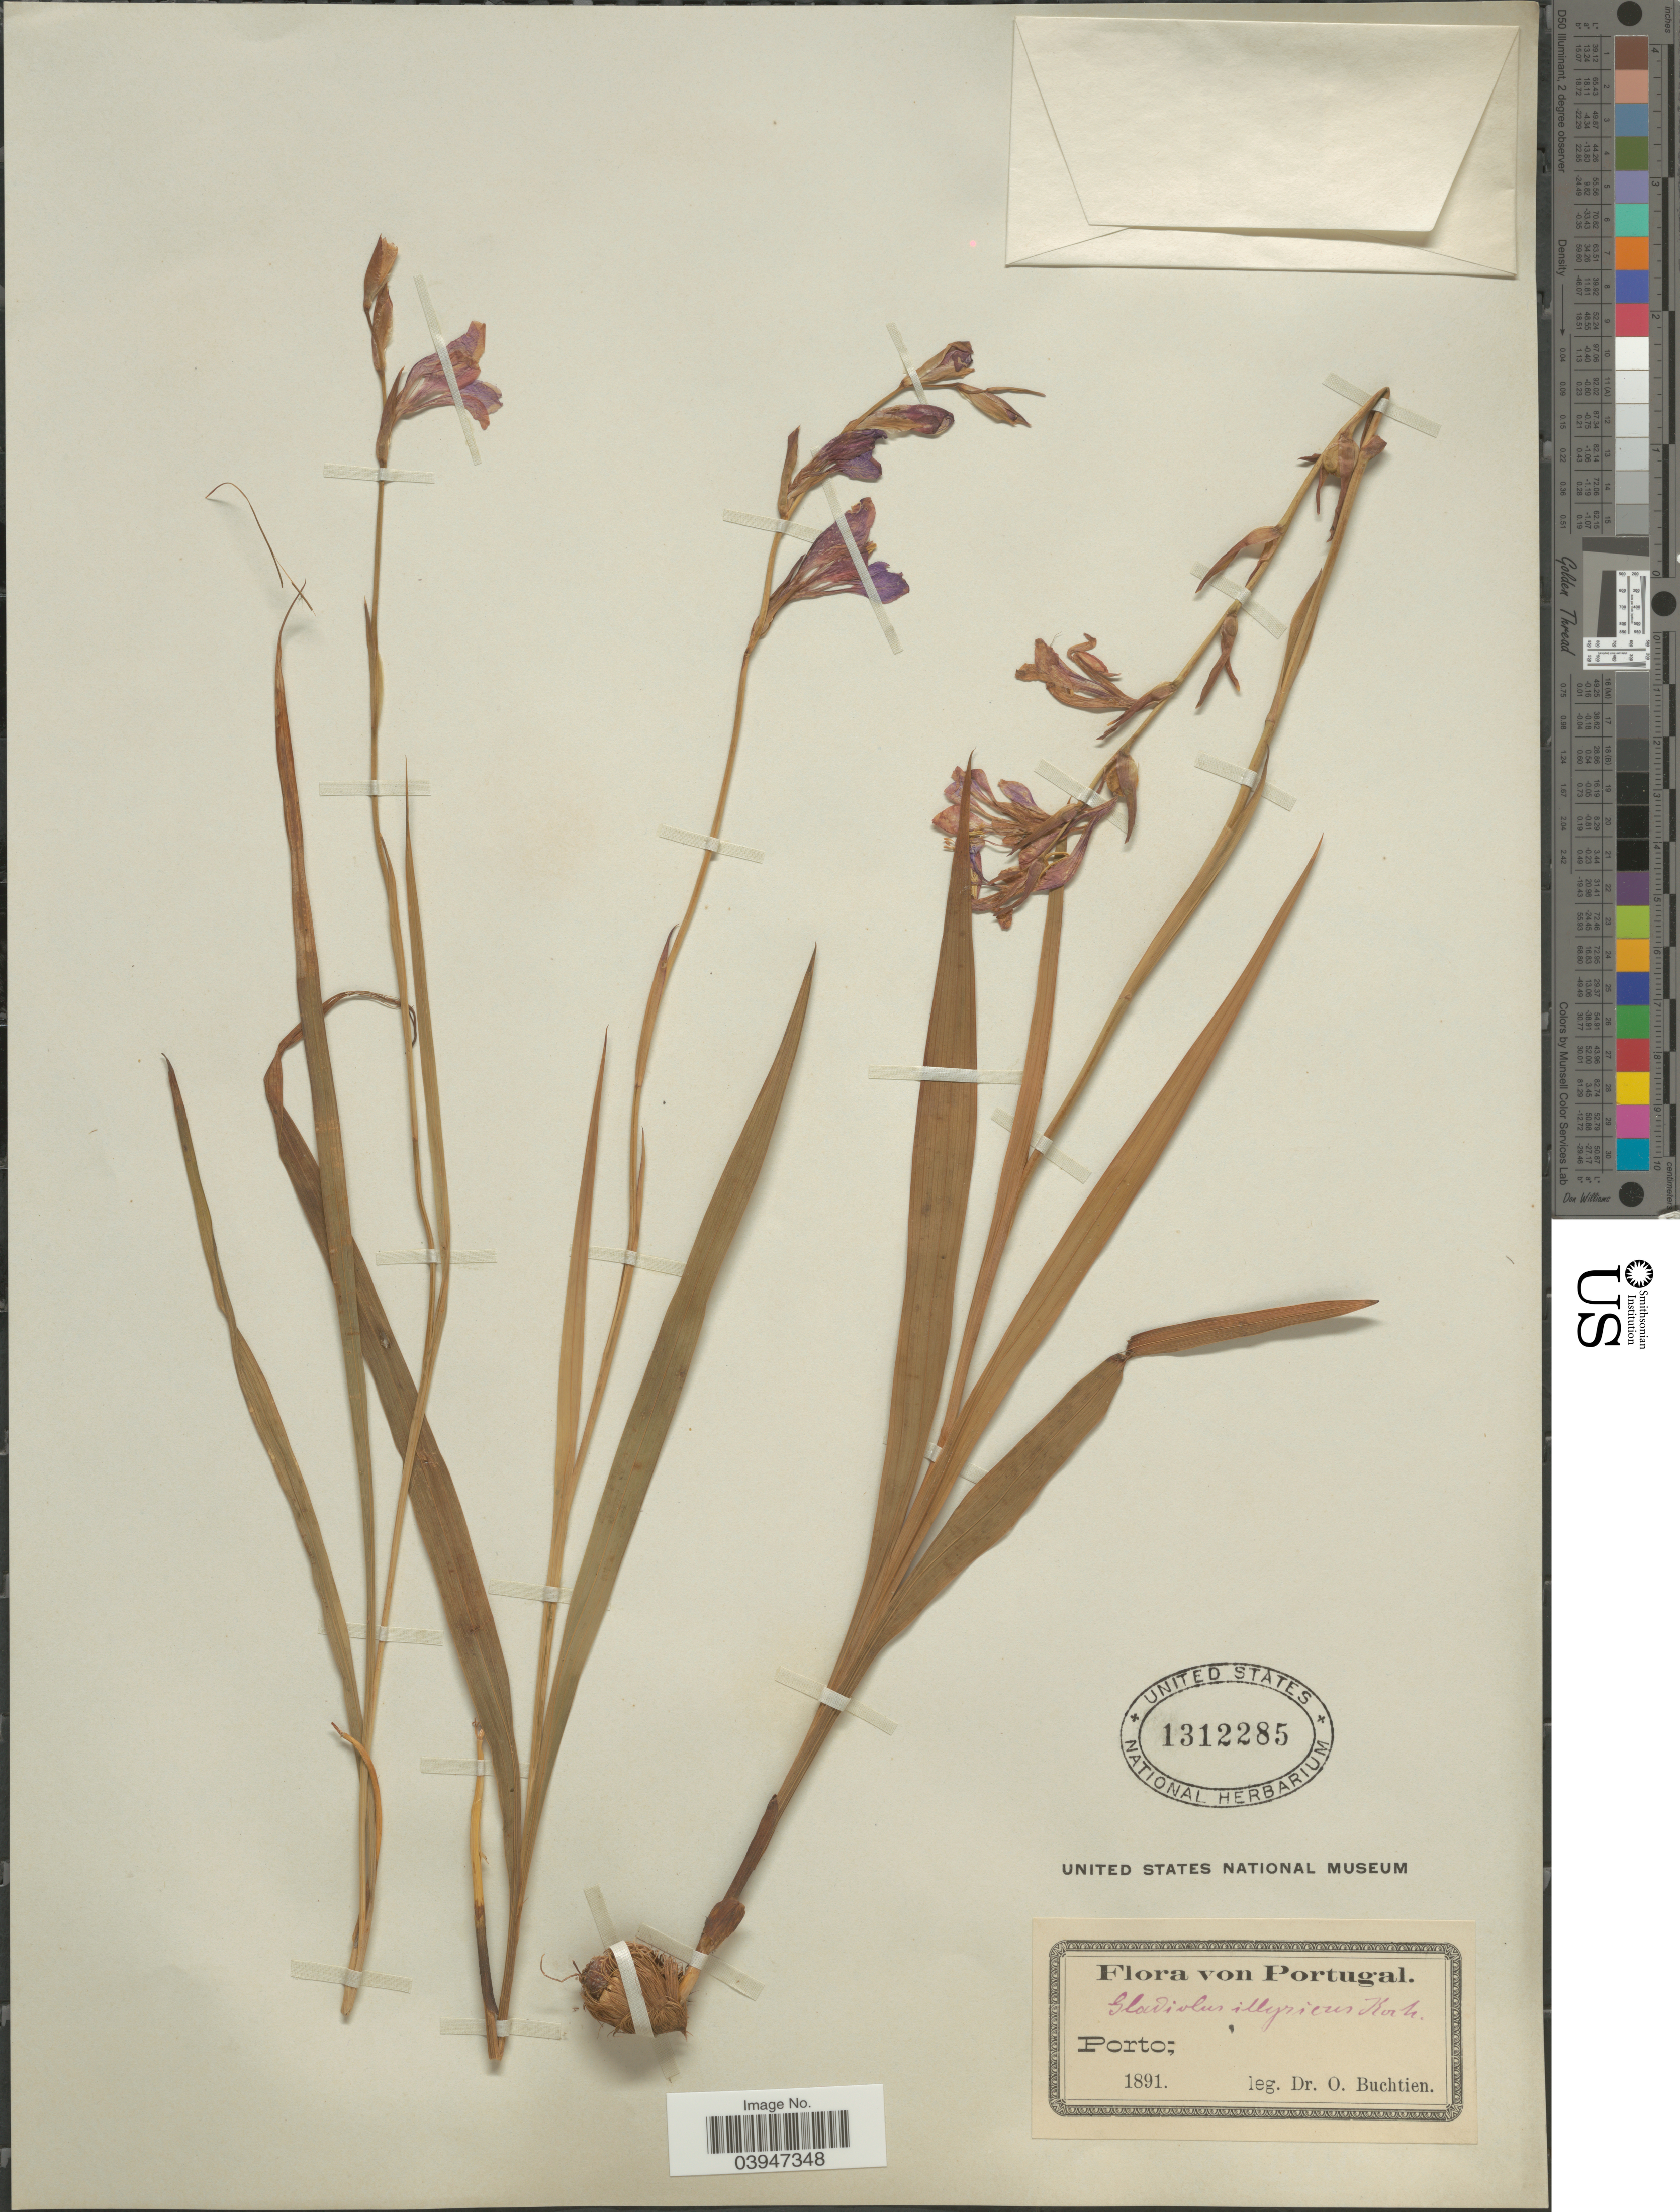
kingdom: Plantae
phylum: Tracheophyta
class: Liliopsida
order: Asparagales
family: Iridaceae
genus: Gladiolus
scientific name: Gladiolus illyricus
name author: W.D.J. Koch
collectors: O. Buchtien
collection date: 1891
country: Portugal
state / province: Porto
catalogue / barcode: US 1312285